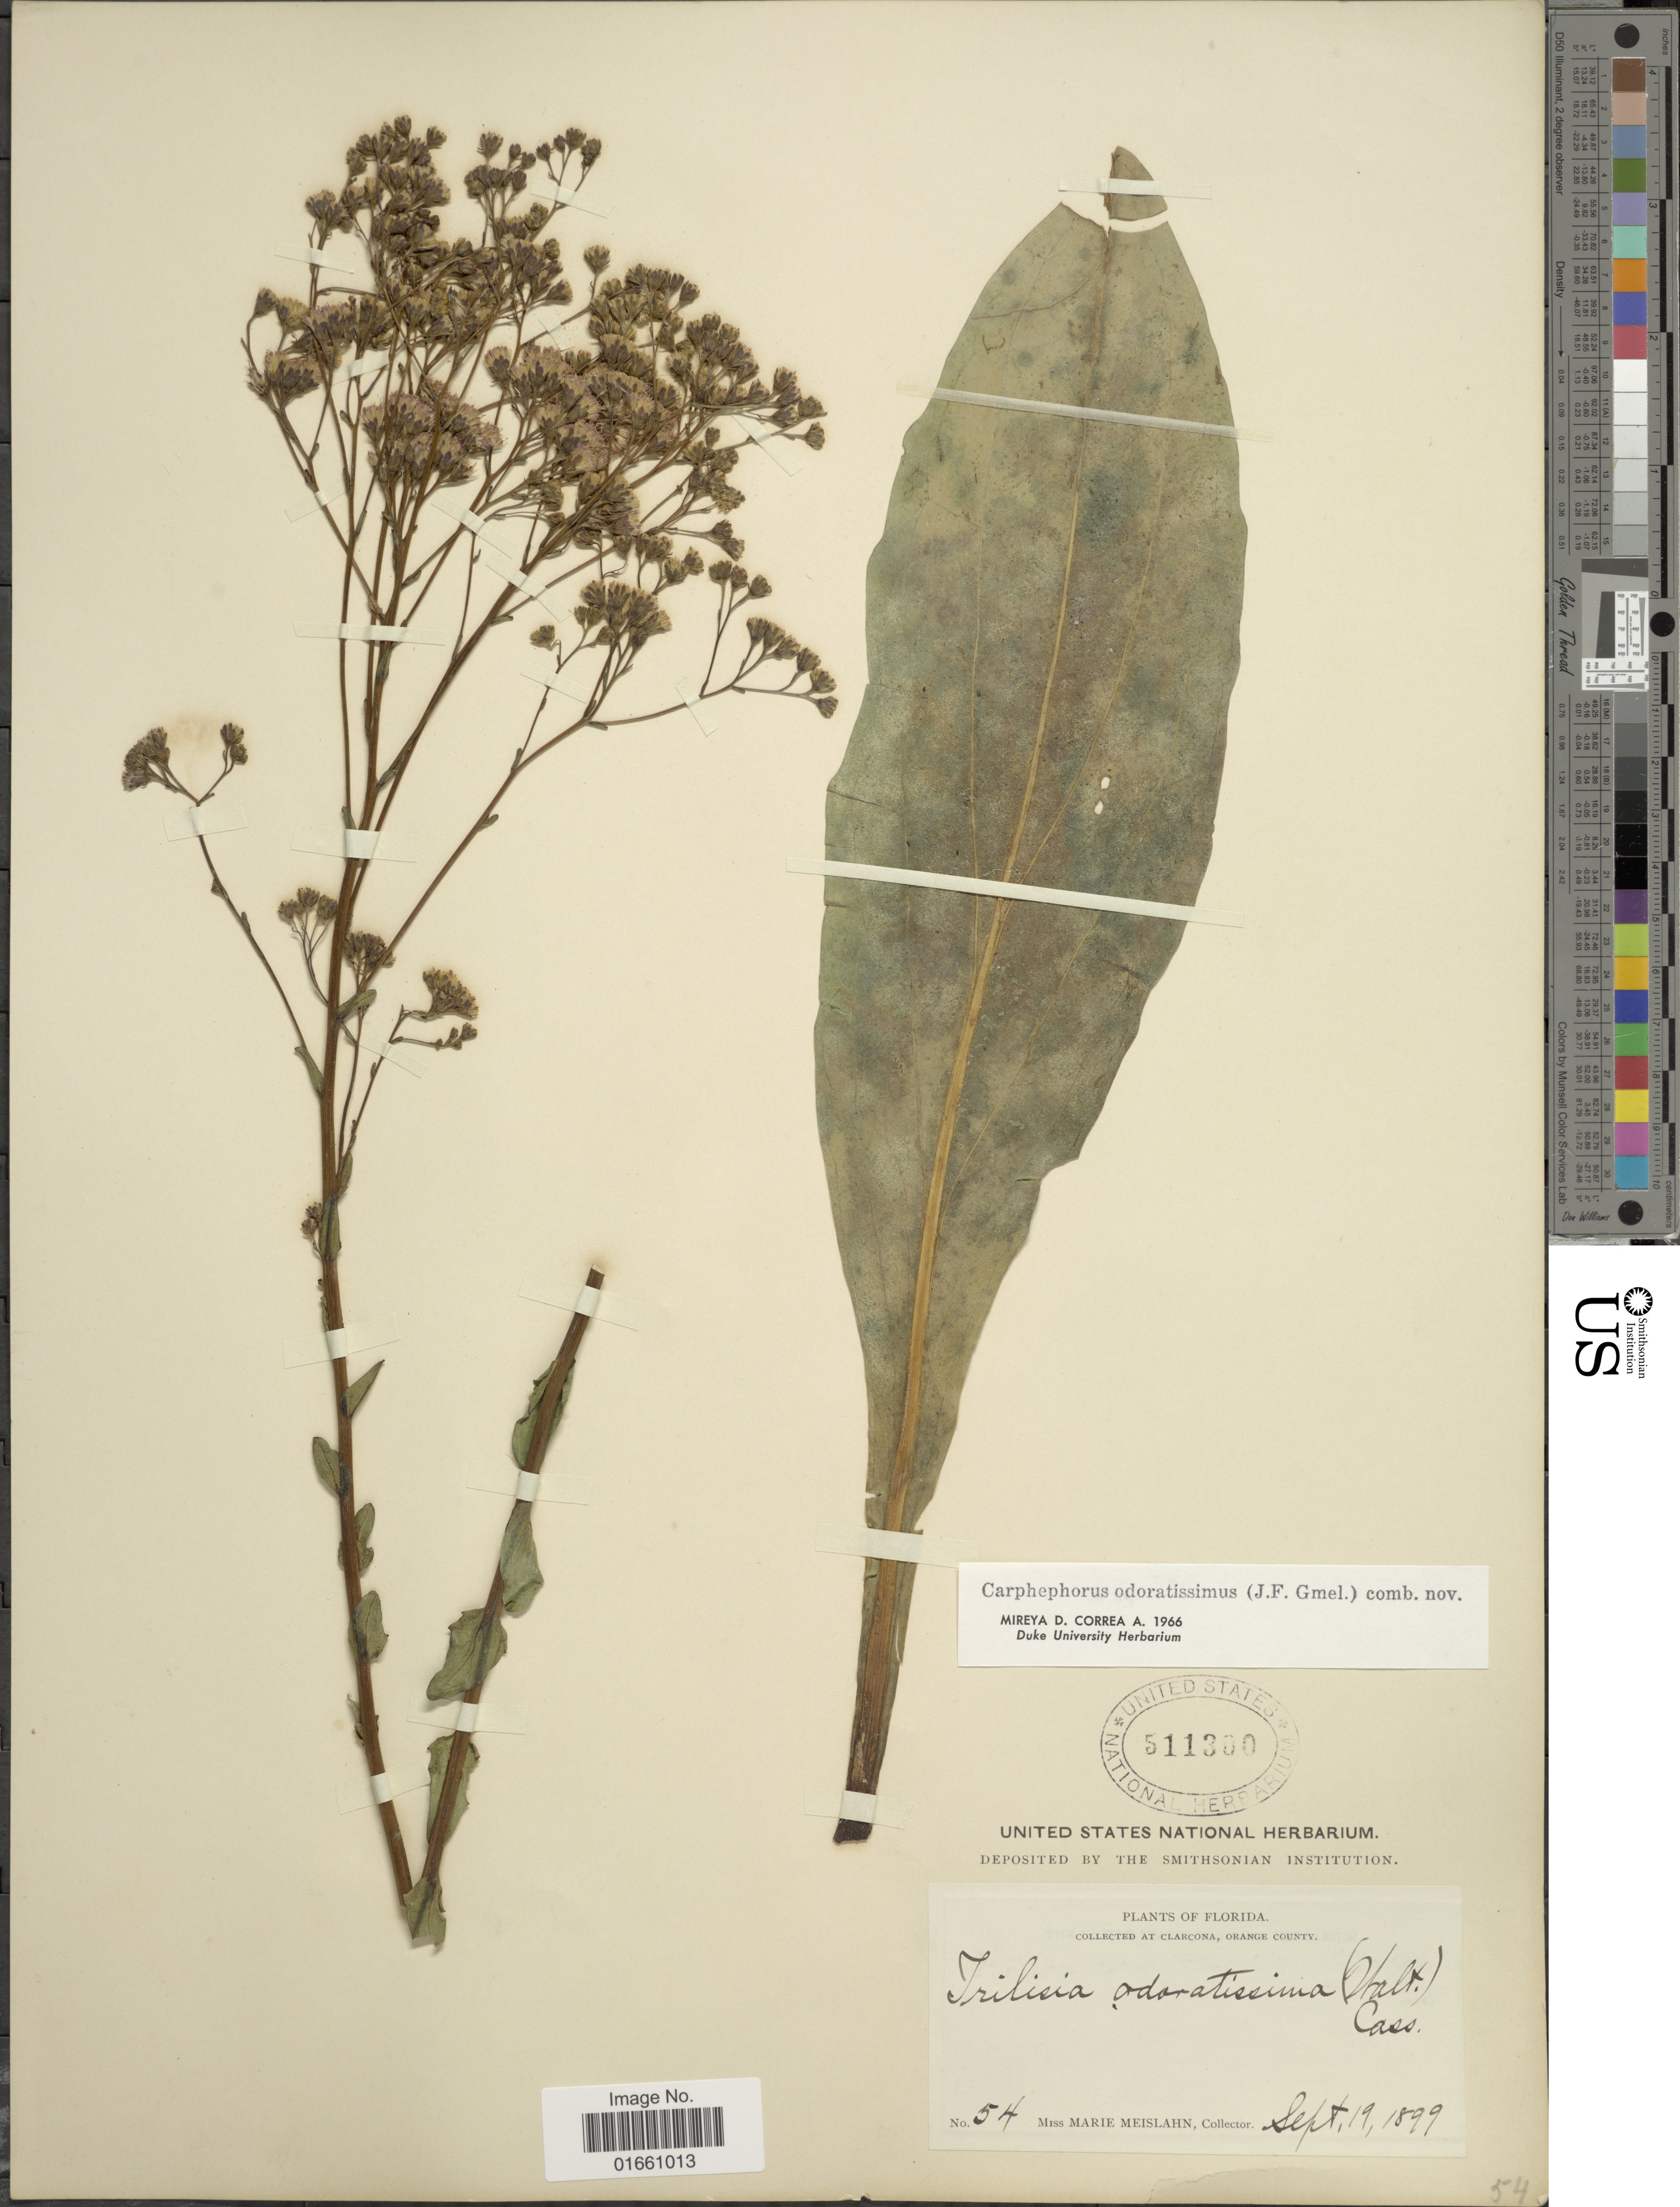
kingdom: Plantae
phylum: Tracheophyta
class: Magnoliopsida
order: Asterales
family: Asteraceae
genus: Trilisa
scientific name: Trilisa odoratissima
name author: (J.F. Gmel.) Cass.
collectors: M. Meislahn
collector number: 54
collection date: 1899-09-19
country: United States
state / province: Florida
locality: Clarcona, Orange County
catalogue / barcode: US 511300